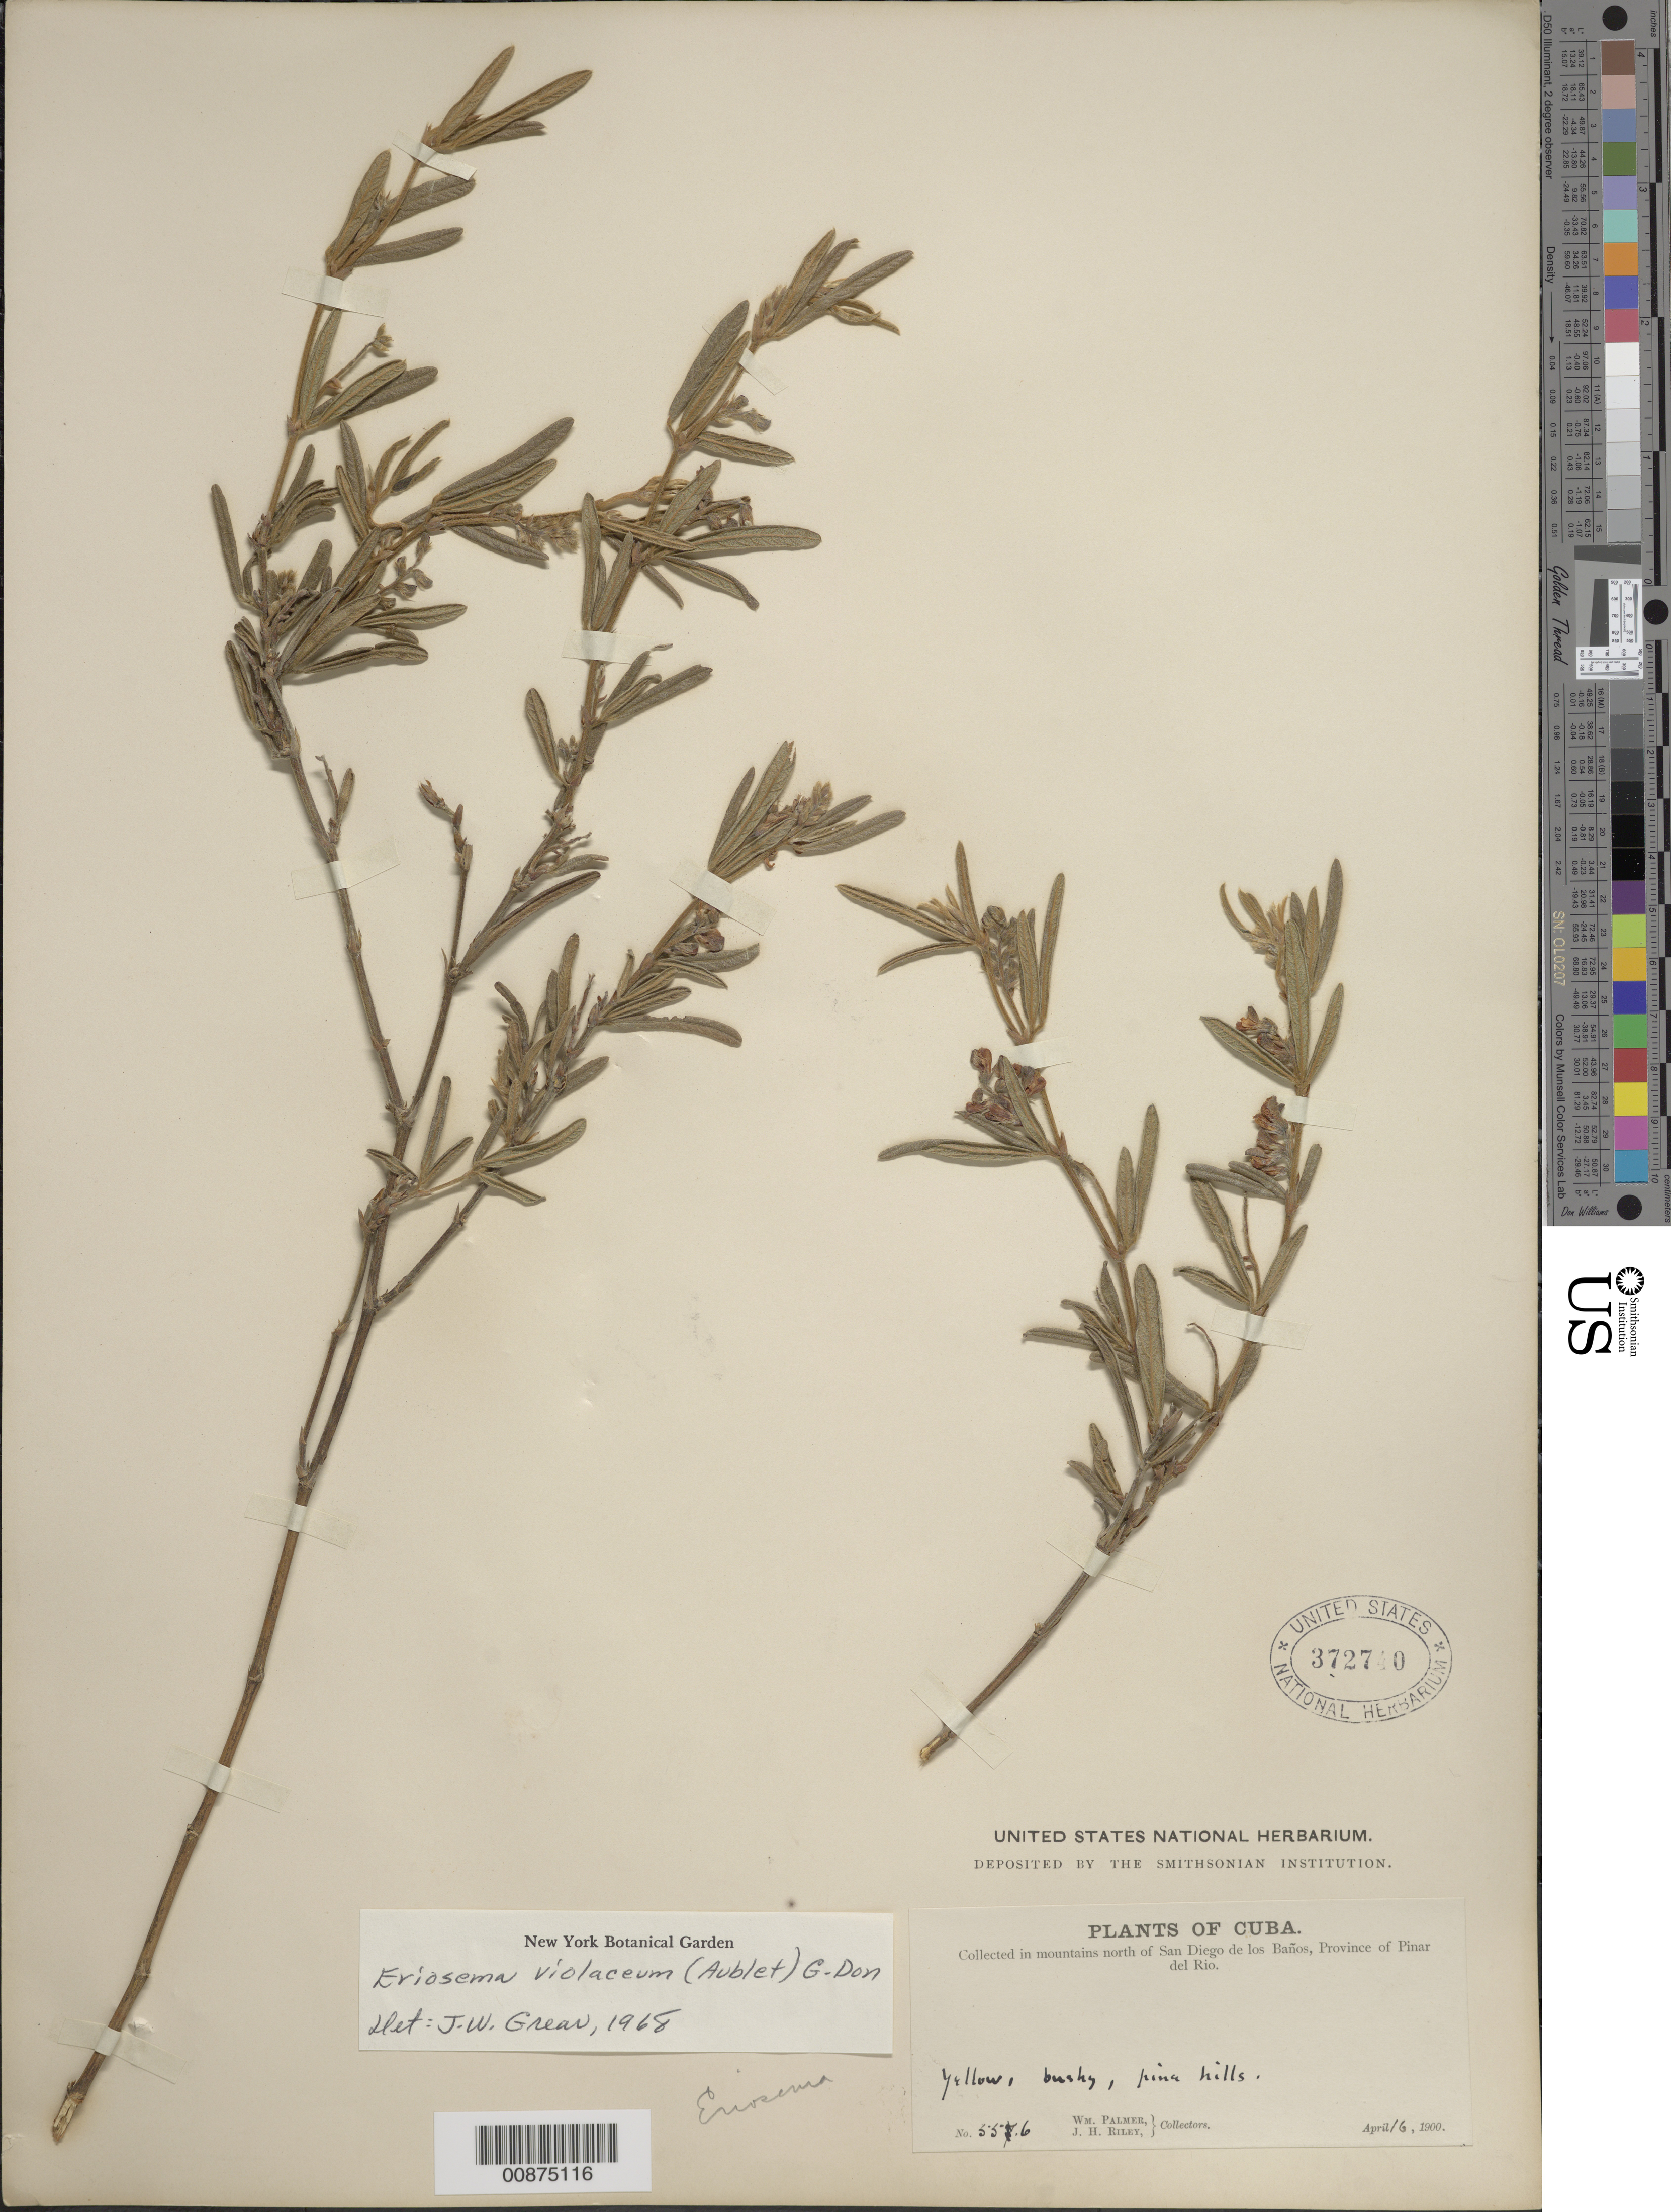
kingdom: Plantae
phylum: Tracheophyta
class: Magnoliopsida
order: Fabales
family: Fabaceae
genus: Eriosema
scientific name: Eriosema violaceum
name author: (Aubl.) G. Don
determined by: Grear, J. W., Jr.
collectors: W. Palmer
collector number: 556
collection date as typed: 16 Apr 1900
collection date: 1900-04-16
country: Cuba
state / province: Pinar del Rio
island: Cuba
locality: Mountains north of San Diego de los Baños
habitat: Pine hills.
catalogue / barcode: US 372740